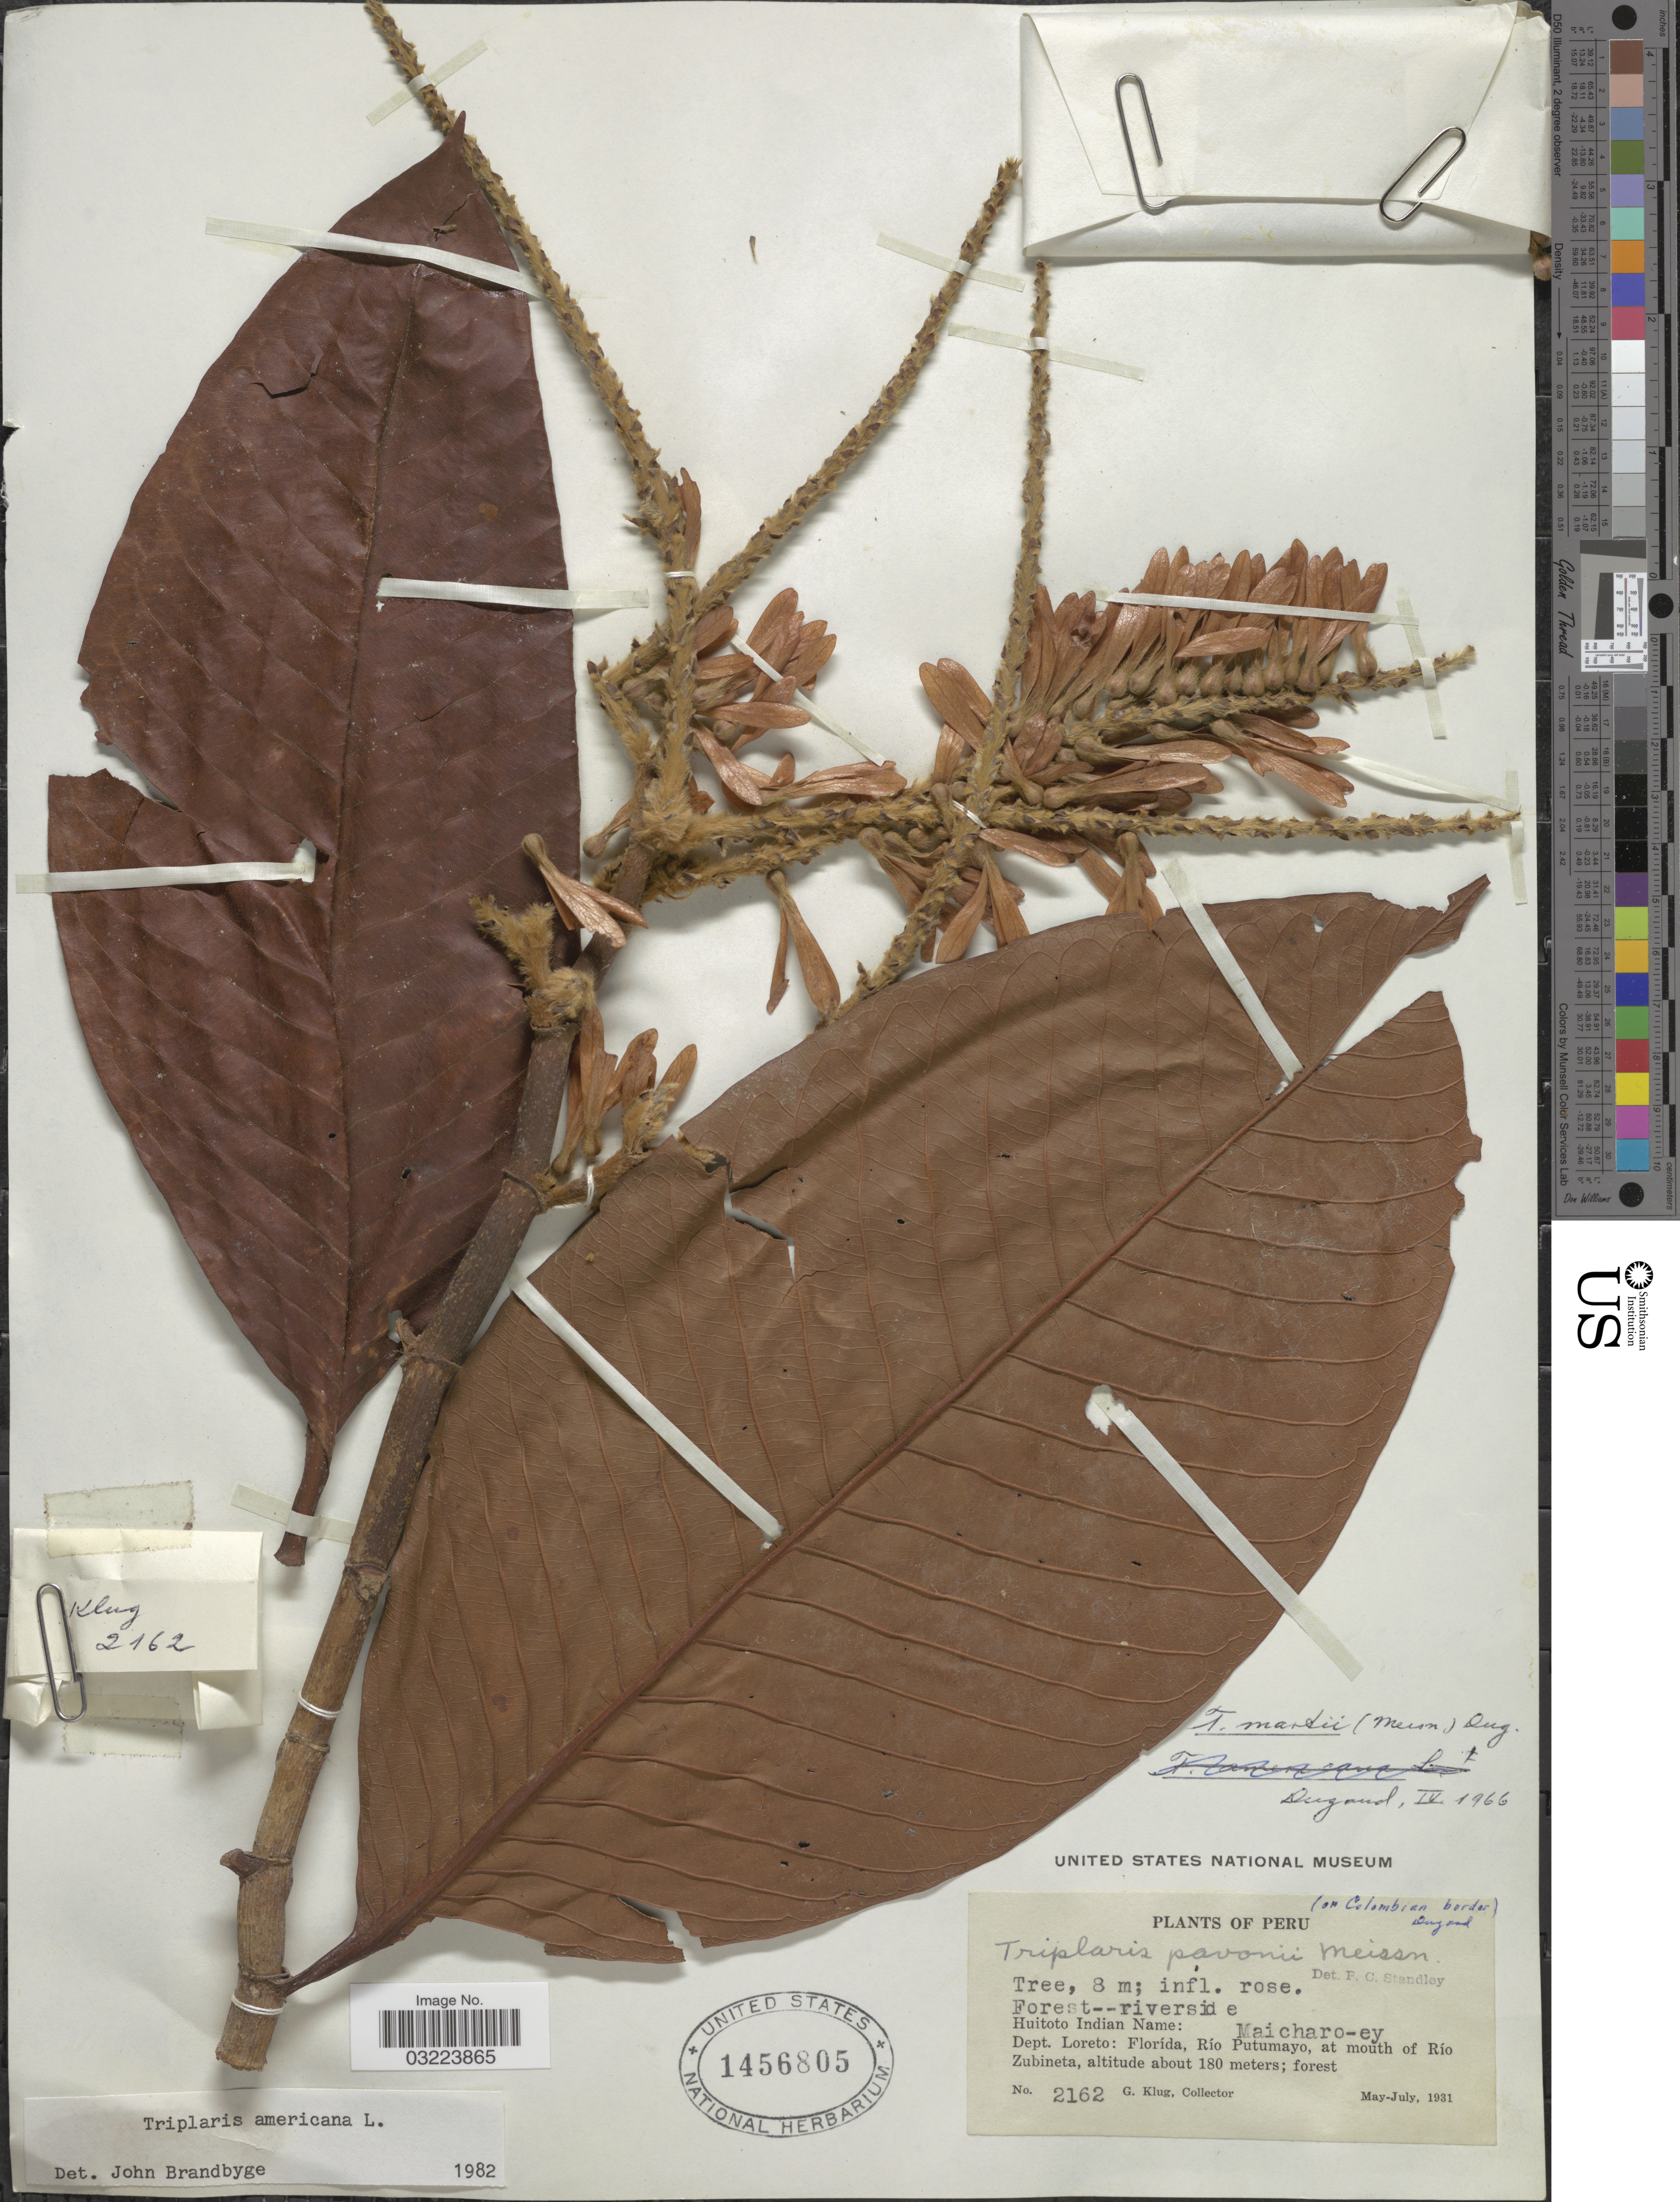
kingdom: Plantae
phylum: Tracheophyta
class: Magnoliopsida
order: Caryophyllales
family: Polygonaceae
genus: Triplaris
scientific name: Triplaris americana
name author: L.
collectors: G. Klug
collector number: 2162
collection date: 1931-05/1931-07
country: Peru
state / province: Loreto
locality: Dept. Loreto: Florída, Río Putumayo, at mouth of Río Zubineta.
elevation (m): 180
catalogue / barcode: US 1456805